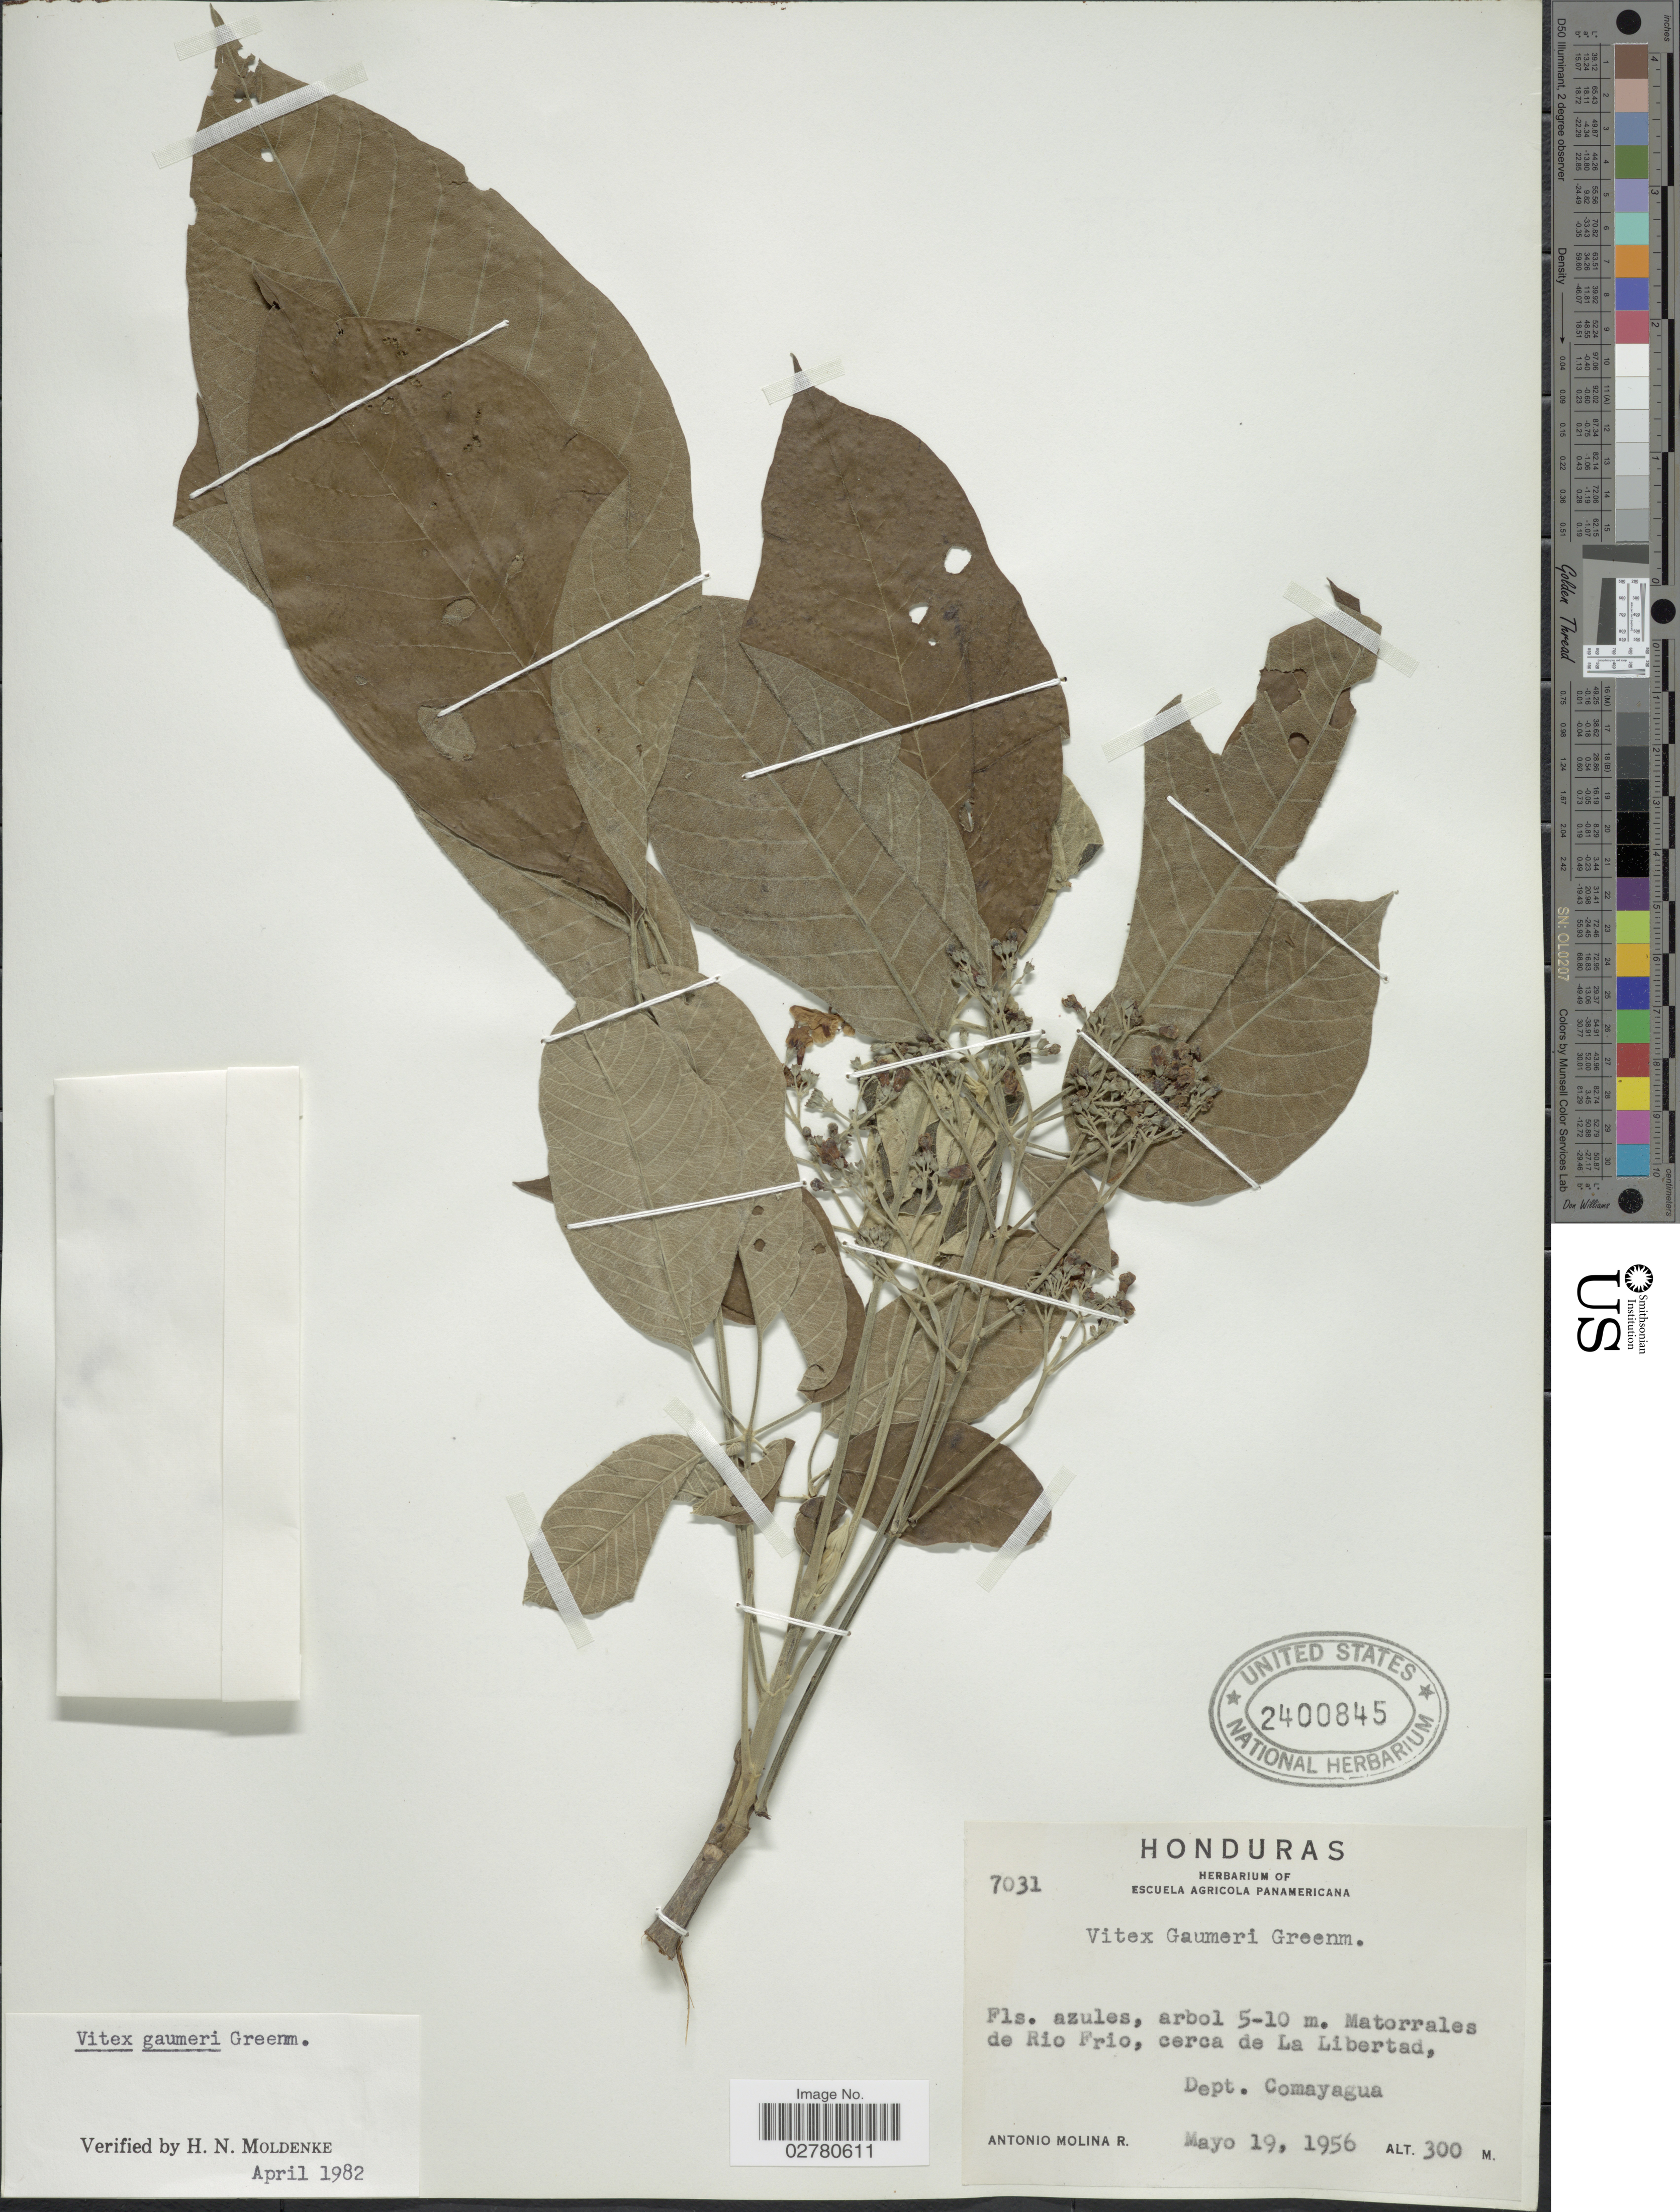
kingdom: Plantae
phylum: Tracheophyta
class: Magnoliopsida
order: Lamiales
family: Lamiaceae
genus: Vitex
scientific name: Vitex gaumeri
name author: Greenm.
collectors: A. Molina R.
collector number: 7031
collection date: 1956-05-19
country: Honduras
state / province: Comayagua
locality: Matorrales de Rio Frio, cerca de La Libertad, Dept. Comayagua.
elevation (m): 300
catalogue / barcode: US 2400845